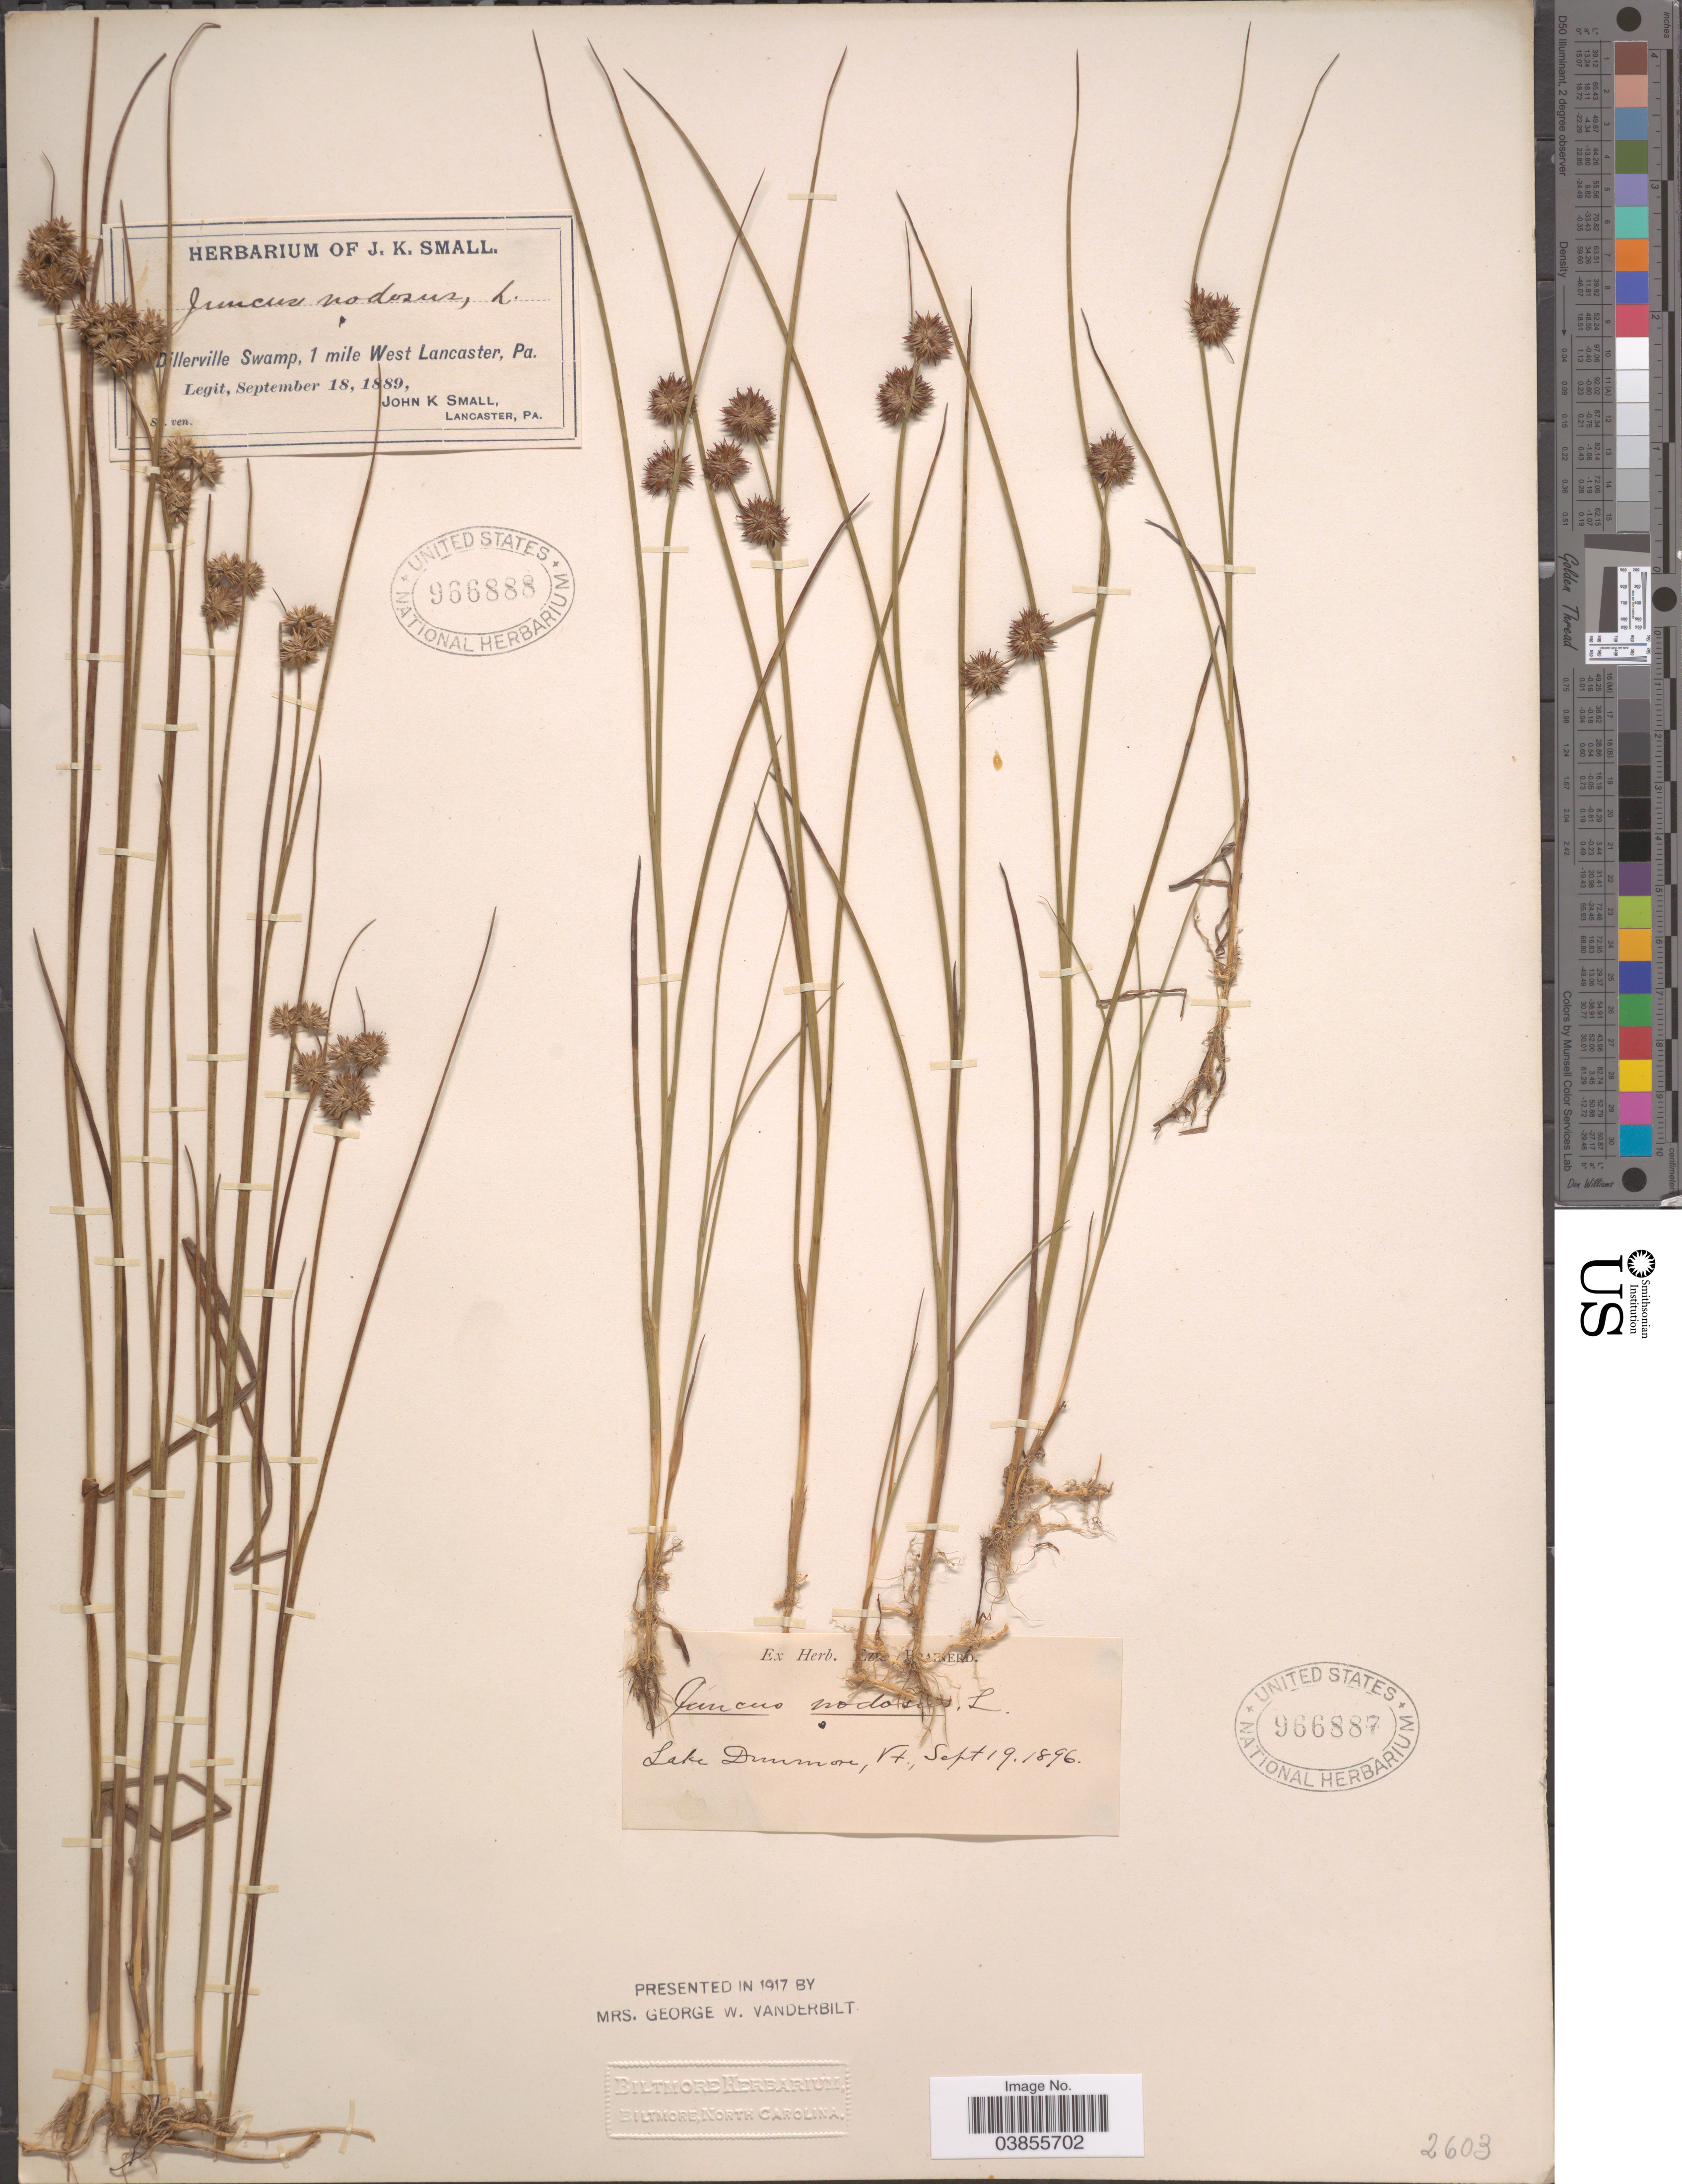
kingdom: Plantae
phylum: Tracheophyta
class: Liliopsida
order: Poales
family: Juncaceae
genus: Juncus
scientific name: Juncus nodosus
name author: L.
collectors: J. K. Small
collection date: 1889-09-18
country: United States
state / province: Pennsylvania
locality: Dillerville Swamp, 1 mile West Lancaster.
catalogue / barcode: US 966888-2